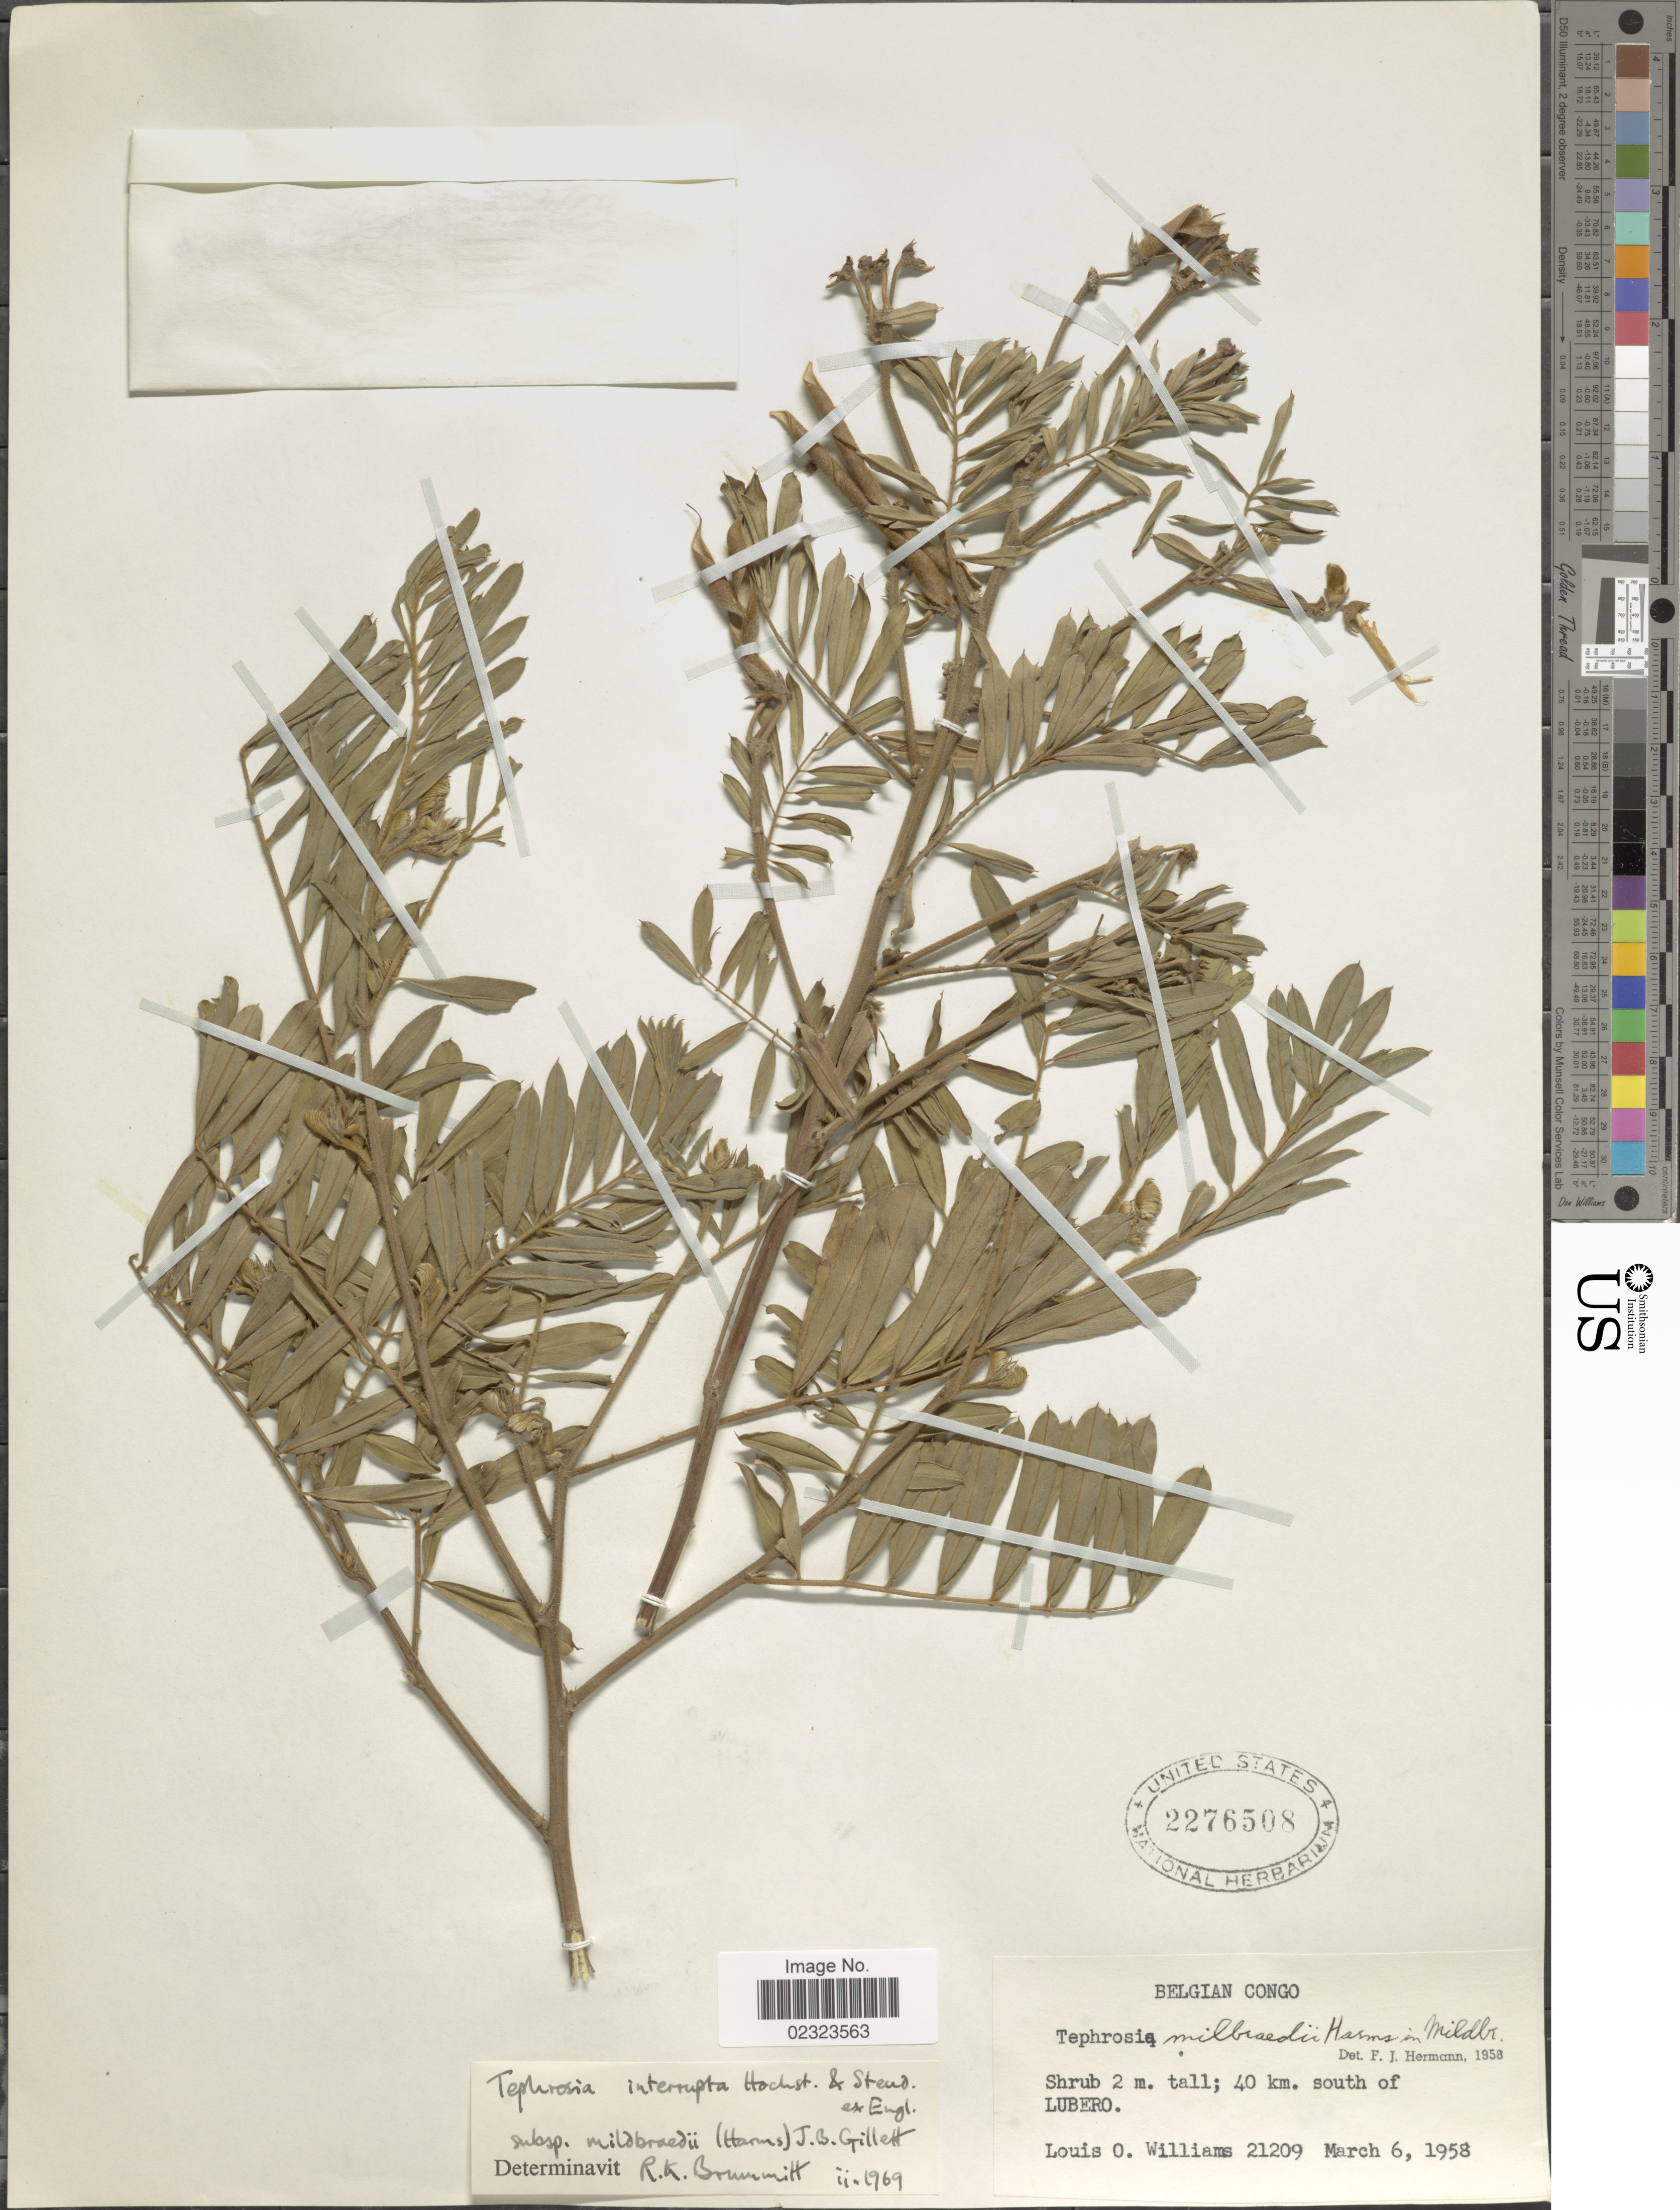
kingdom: Plantae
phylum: Tracheophyta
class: Magnoliopsida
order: Fabales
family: Fabaceae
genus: Tephrosia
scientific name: Tephrosia interrupta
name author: Hochst. & Steud. ex Engl.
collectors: L. O. Williams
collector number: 21209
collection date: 1958-03-06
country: Congo, Democratic Republic of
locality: Belgian Congo, 40 km. south of Lubero.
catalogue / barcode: US 2276508